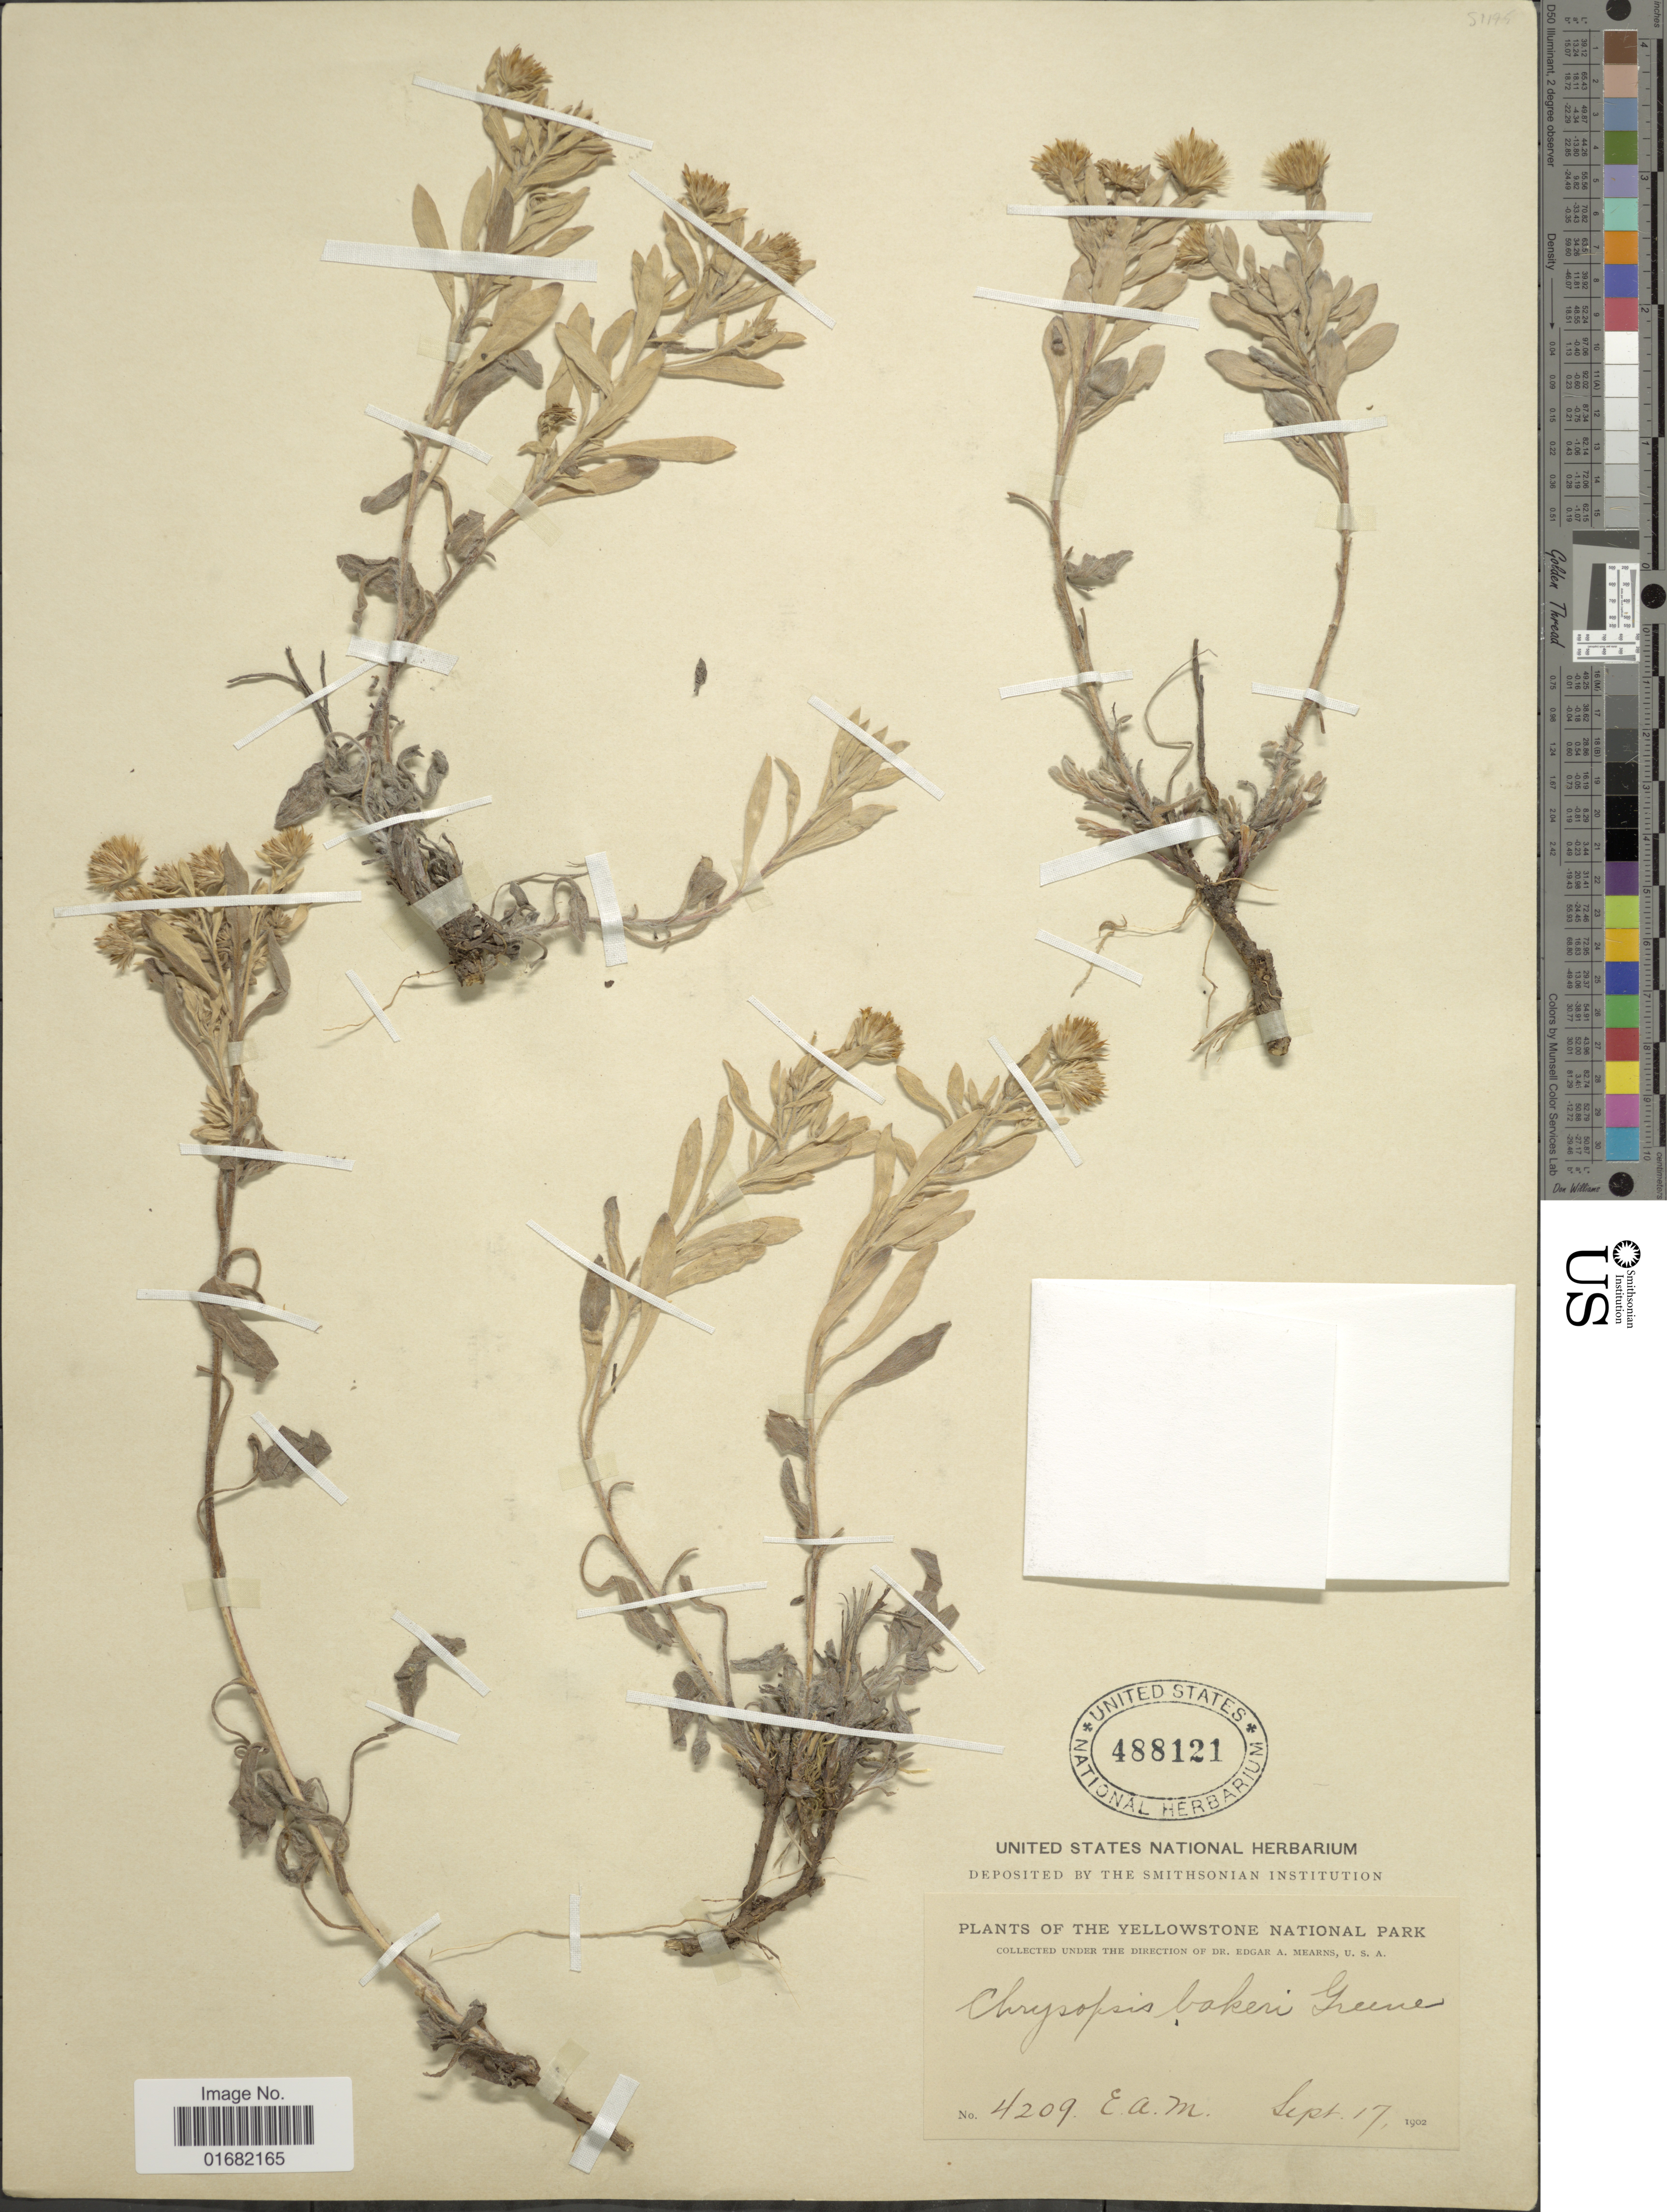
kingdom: Plantae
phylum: Tracheophyta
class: Magnoliopsida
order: Asterales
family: Asteraceae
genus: Heterotheca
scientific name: Heterotheca bakeri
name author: Greene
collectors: E. A. Mearns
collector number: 4209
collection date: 1902-09-17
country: United States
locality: Yellowstone National Park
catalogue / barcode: US 488121